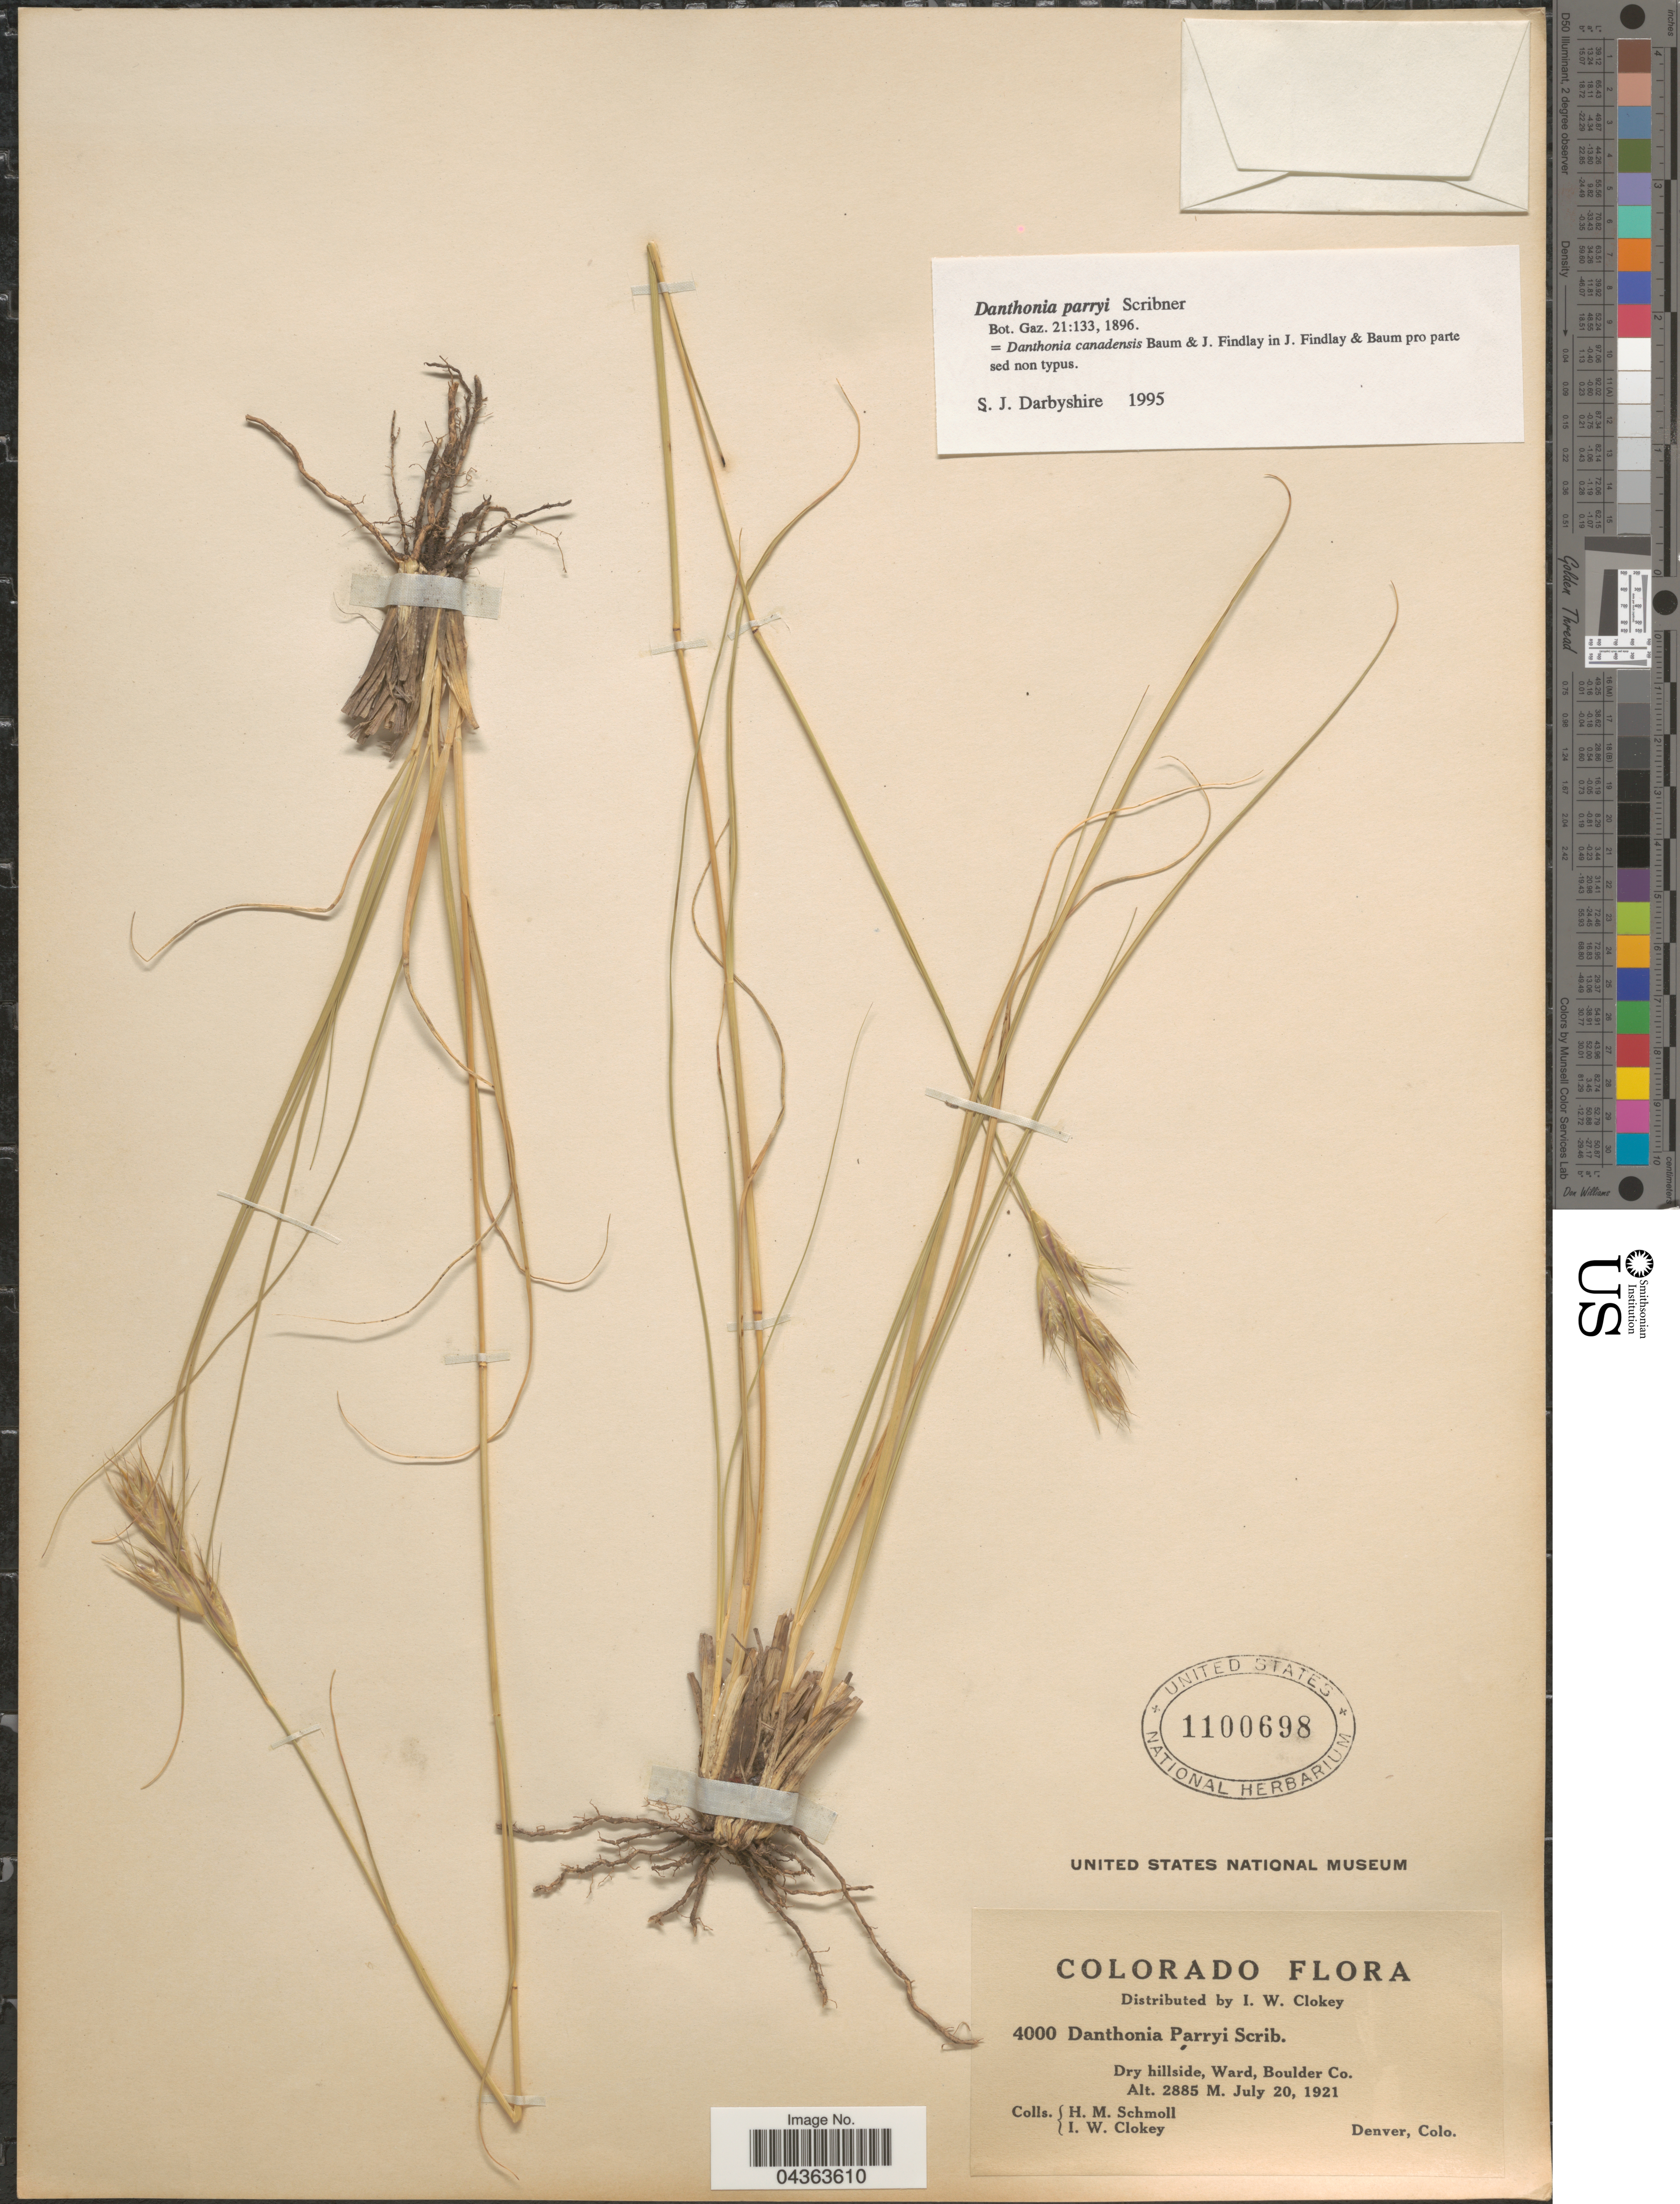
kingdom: Plantae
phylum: Tracheophyta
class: Liliopsida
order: Poales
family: Poaceae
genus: Danthonia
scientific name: Danthonia parryi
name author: Scribn.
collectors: H. Schmoll & I. W. Clokey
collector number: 4000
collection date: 1921-07-20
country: United States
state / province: Colorado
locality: Dry hillside, Ward, Boulder Co.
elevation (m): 2885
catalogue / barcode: US 1100698